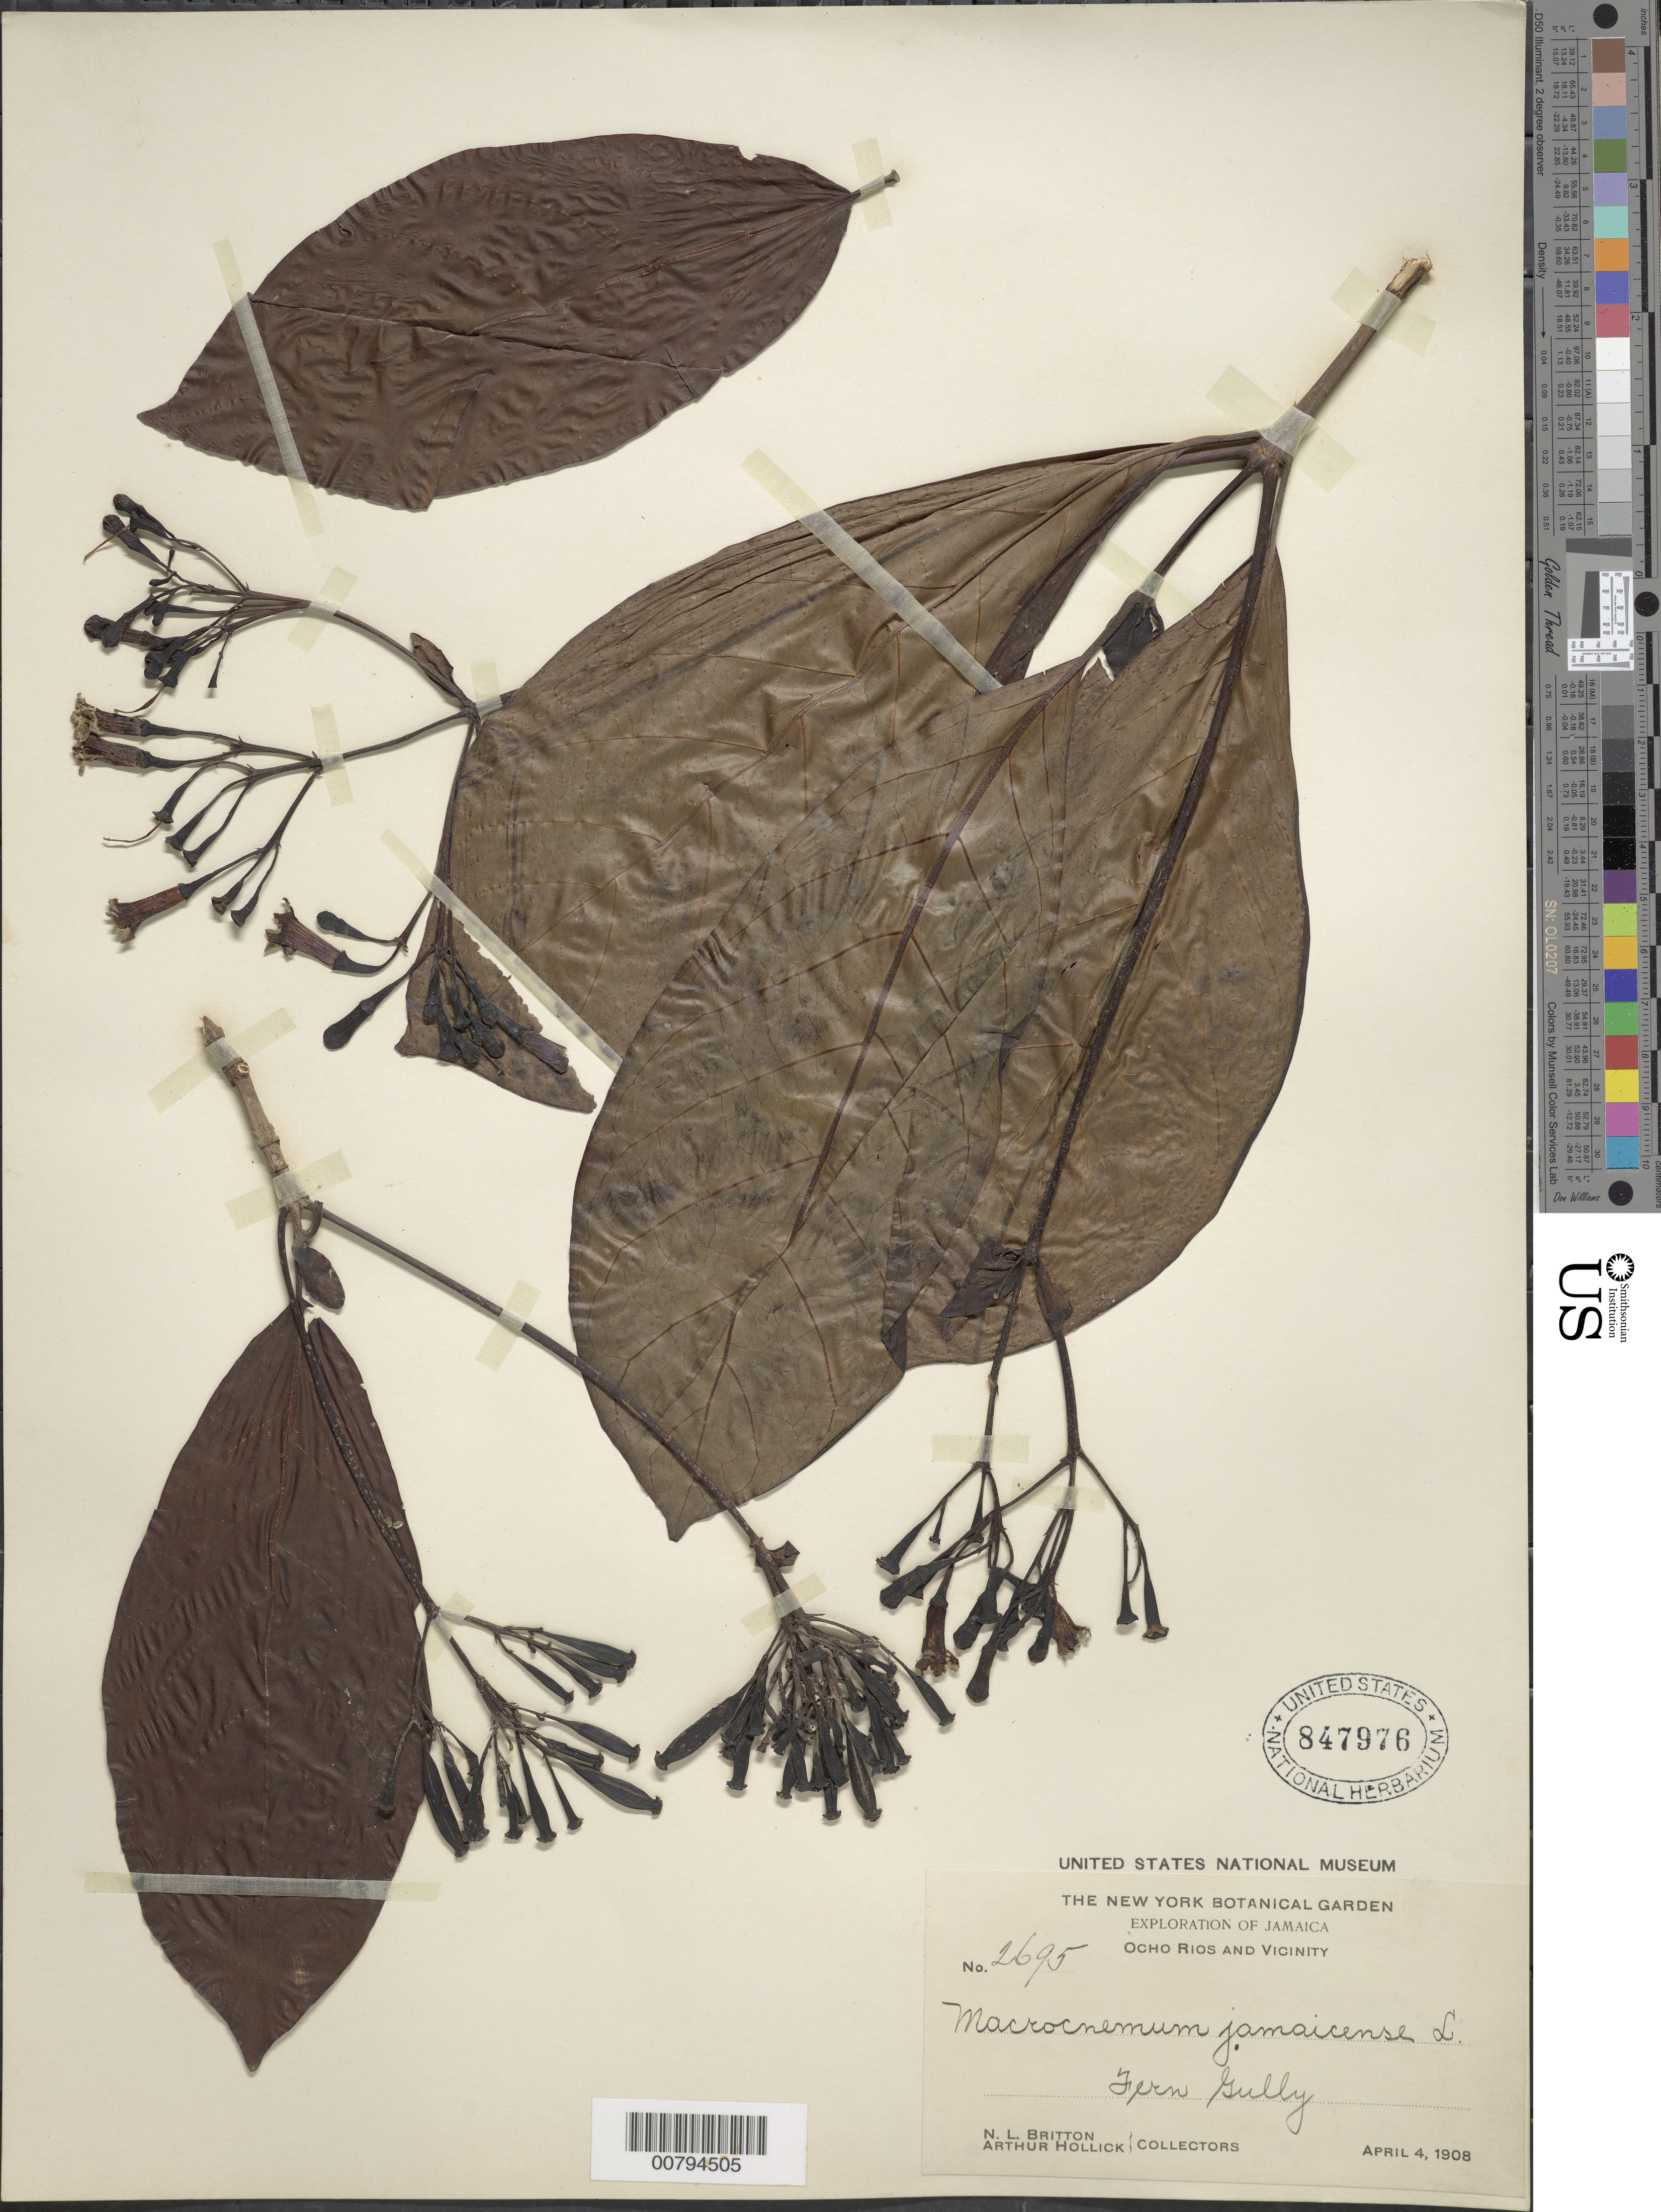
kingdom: Plantae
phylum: Tracheophyta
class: Magnoliopsida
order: Gentianales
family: Rubiaceae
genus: Macrocnemum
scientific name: Macrocnemum jamaicense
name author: L.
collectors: N. Britton & A. Hollick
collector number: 2695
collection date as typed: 04 Apr 1908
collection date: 1908-04-04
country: Jamaica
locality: Ocho Rios and vicinity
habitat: Fern gully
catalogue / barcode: US 847976